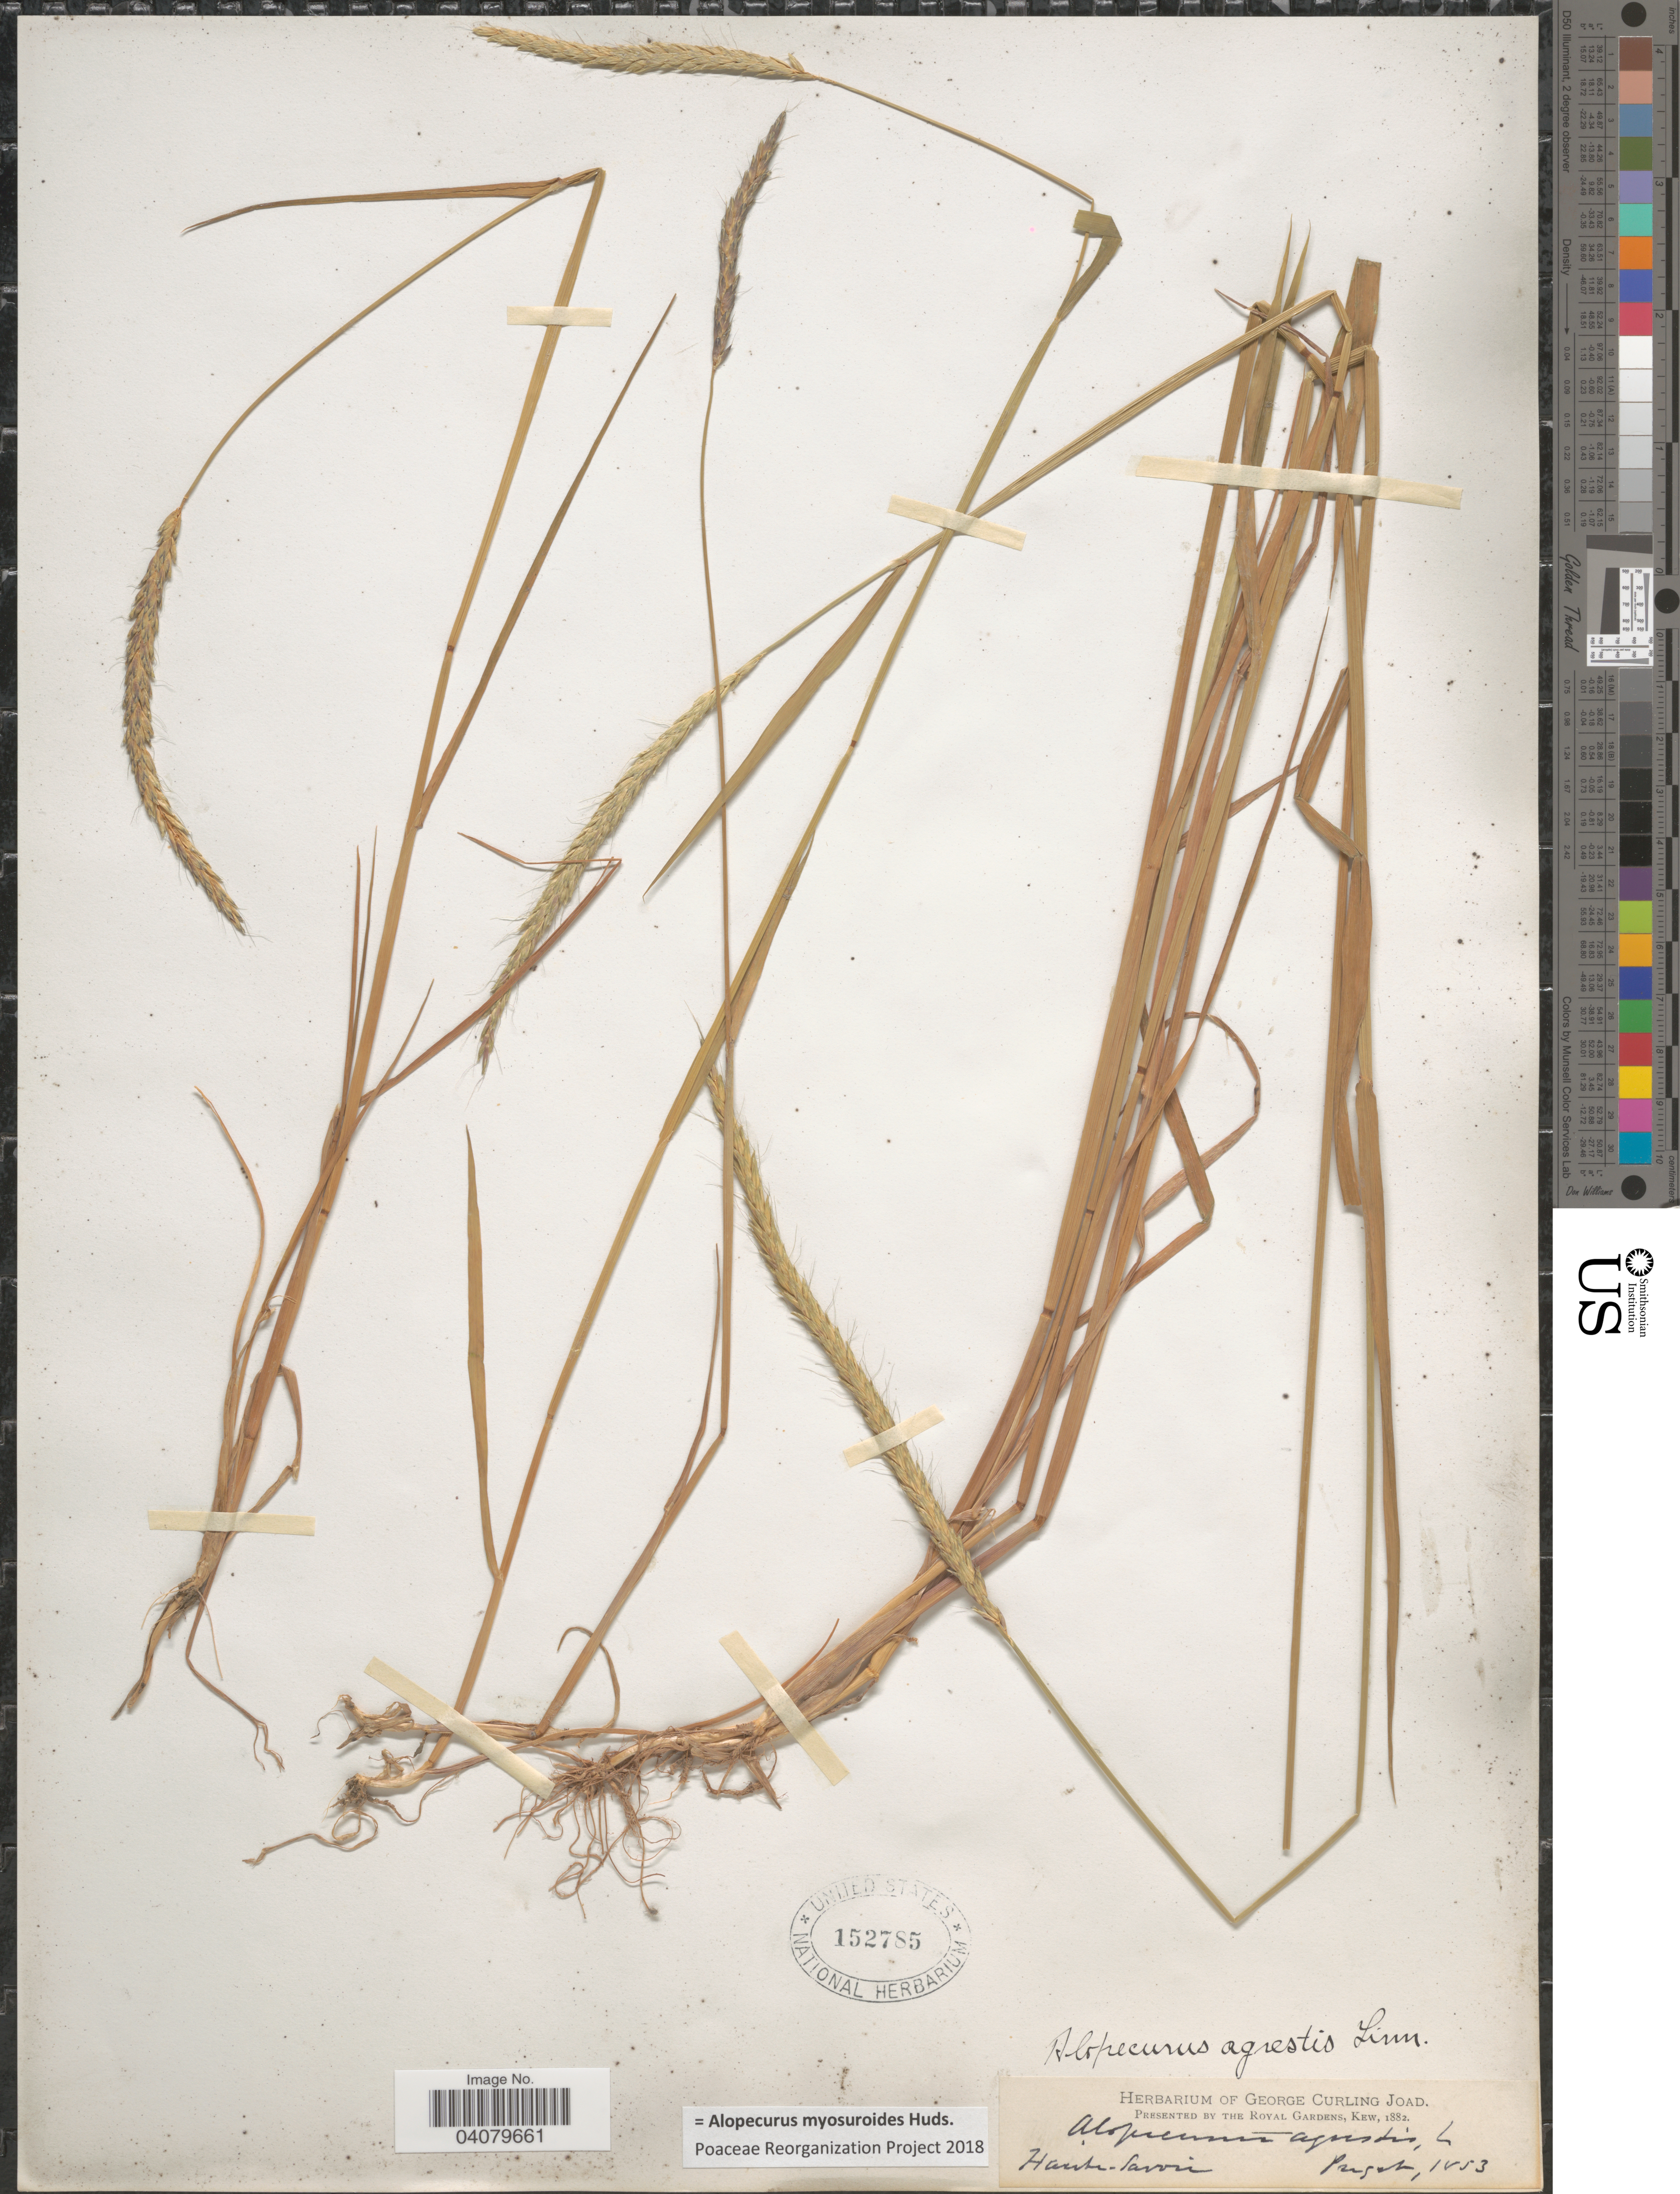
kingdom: Plantae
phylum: Tracheophyta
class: Liliopsida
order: Poales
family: Poaceae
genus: Alopecurus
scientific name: Alopecurus myosuroides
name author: Huds.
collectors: -. Puget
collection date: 1853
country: France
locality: Haute-Savoie.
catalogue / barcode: US 152785